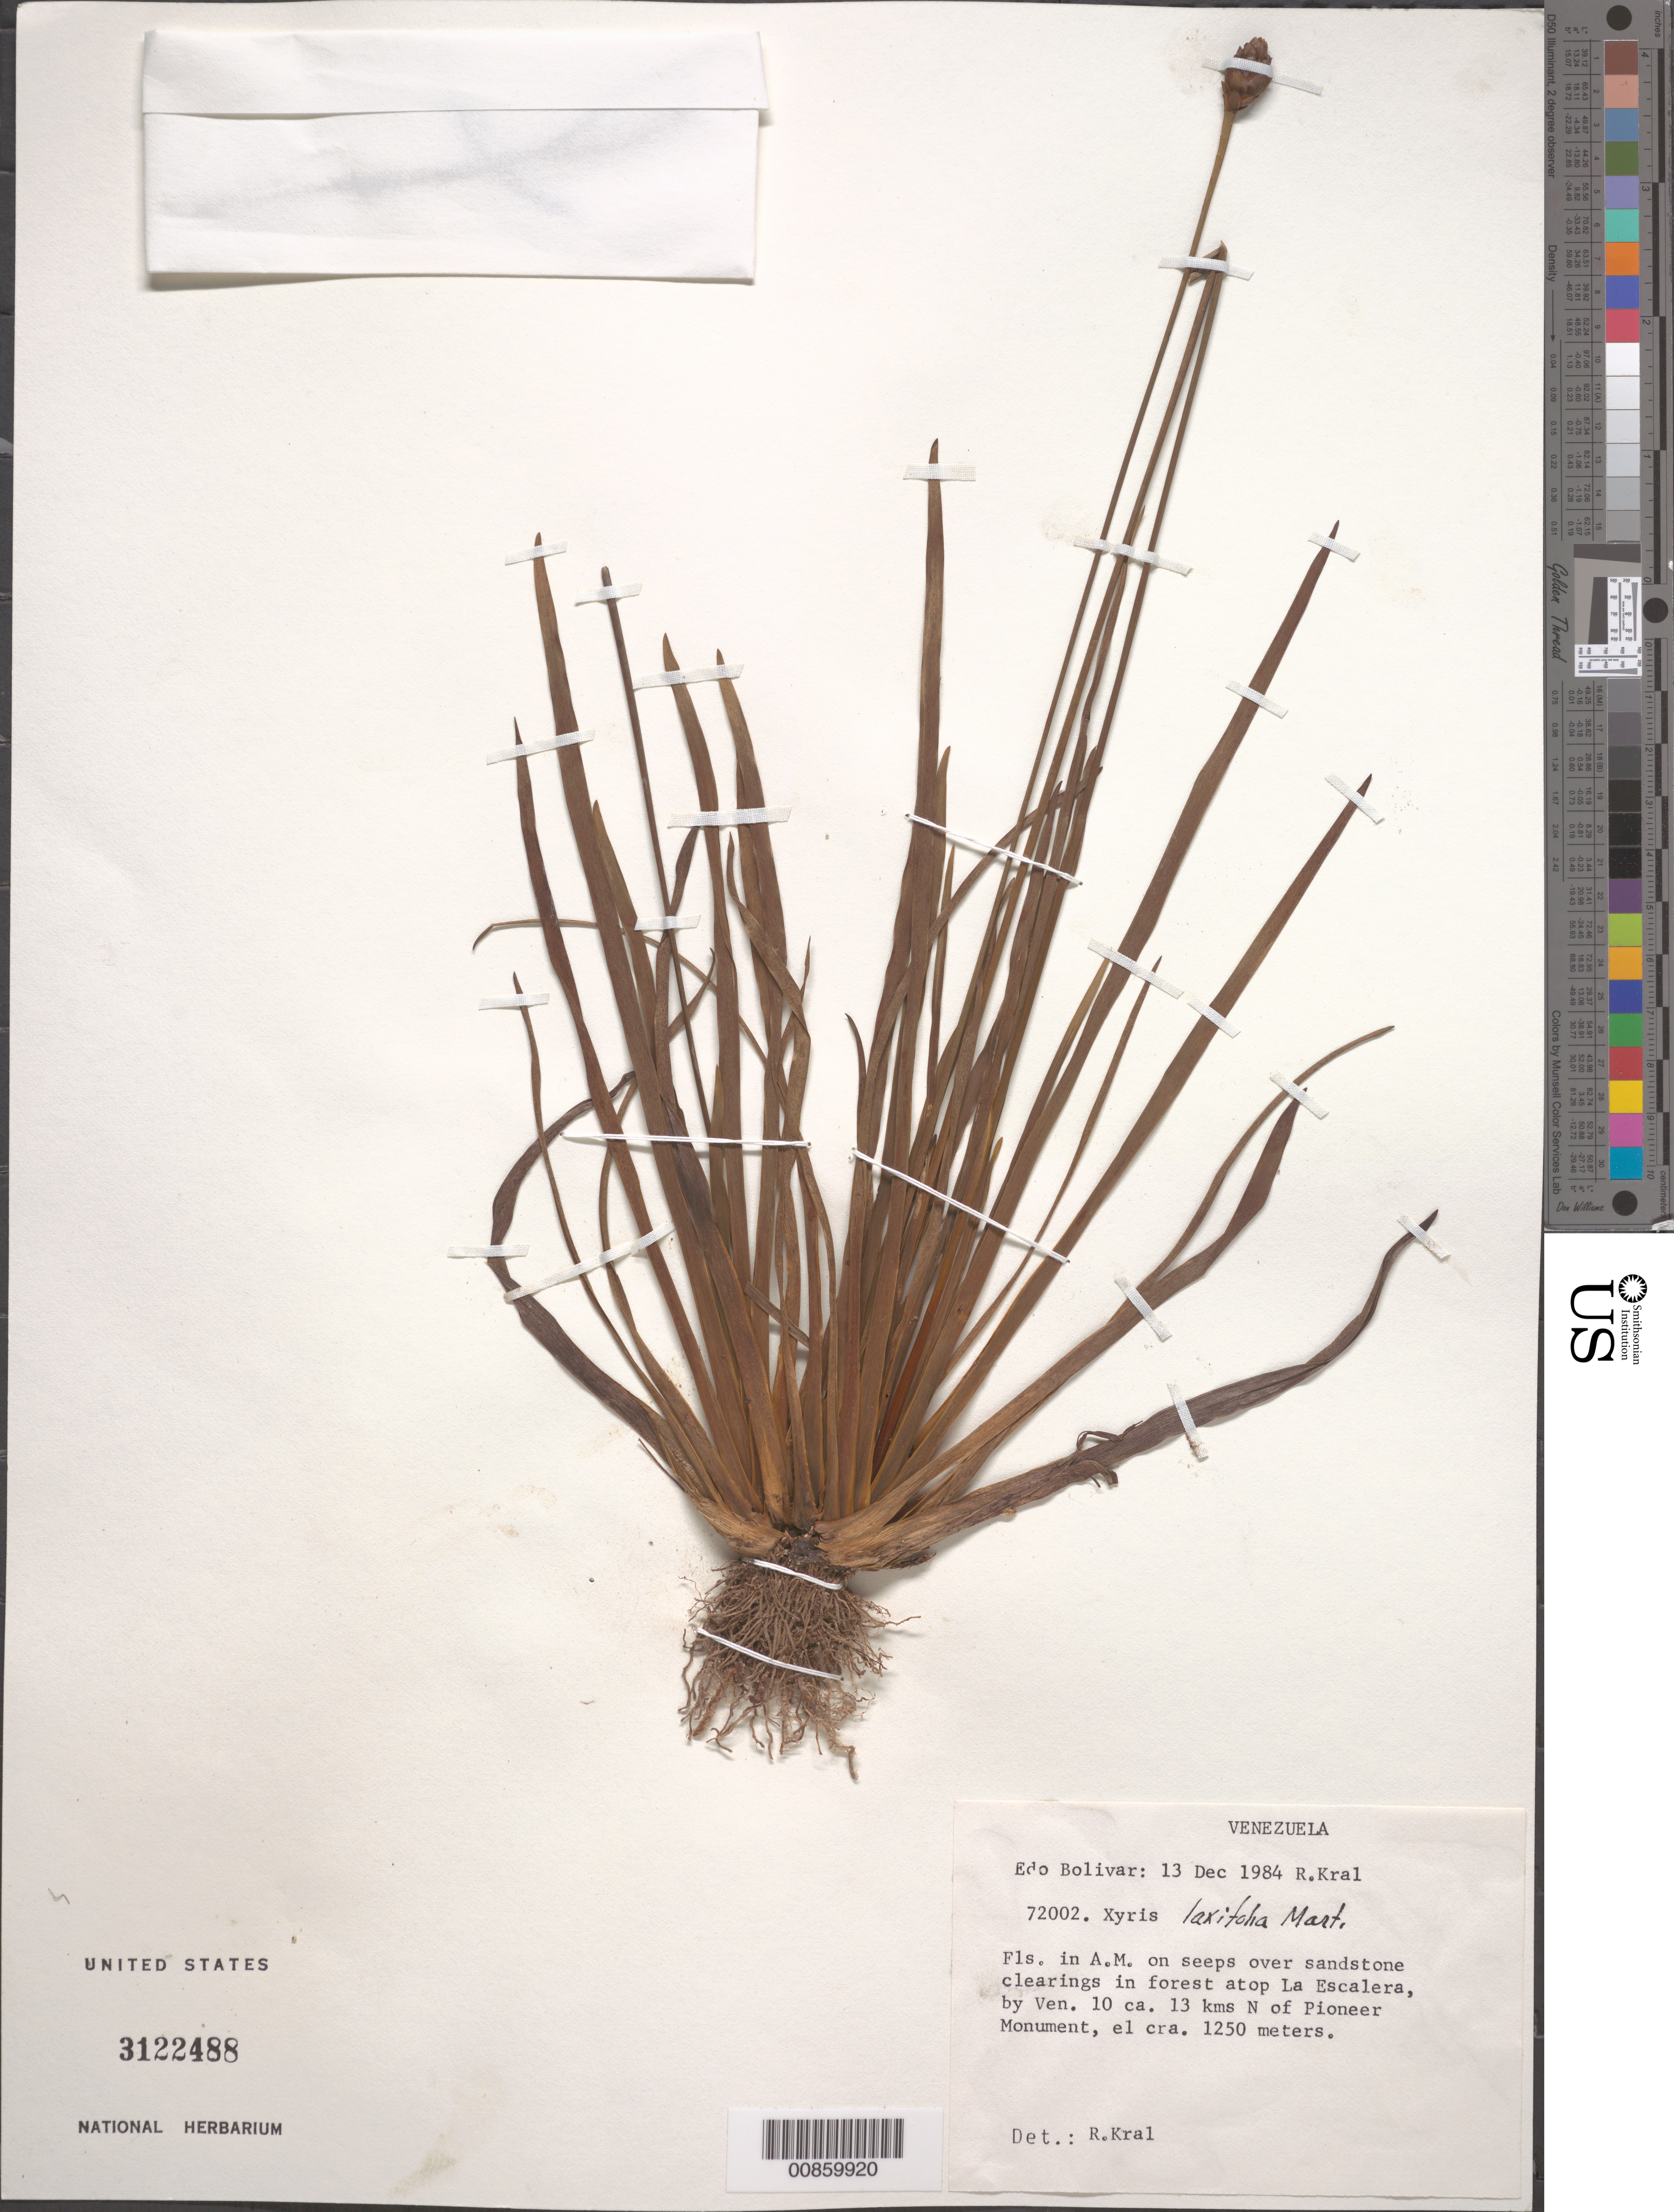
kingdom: Plantae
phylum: Tracheophyta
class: Liliopsida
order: Poales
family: Xyridaceae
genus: Xyris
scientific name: Xyris laxifolia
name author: Mart.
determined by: Kral, Robert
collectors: R. Kral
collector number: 72002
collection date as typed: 13-Dec-84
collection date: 1984-12-13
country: Venezuela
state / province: Bolívar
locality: La Escalera; W side of Ven. 10; 13 km N of Pioneer Mountain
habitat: Seeps over sandstone clearings in forest.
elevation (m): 1250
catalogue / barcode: US 3122488